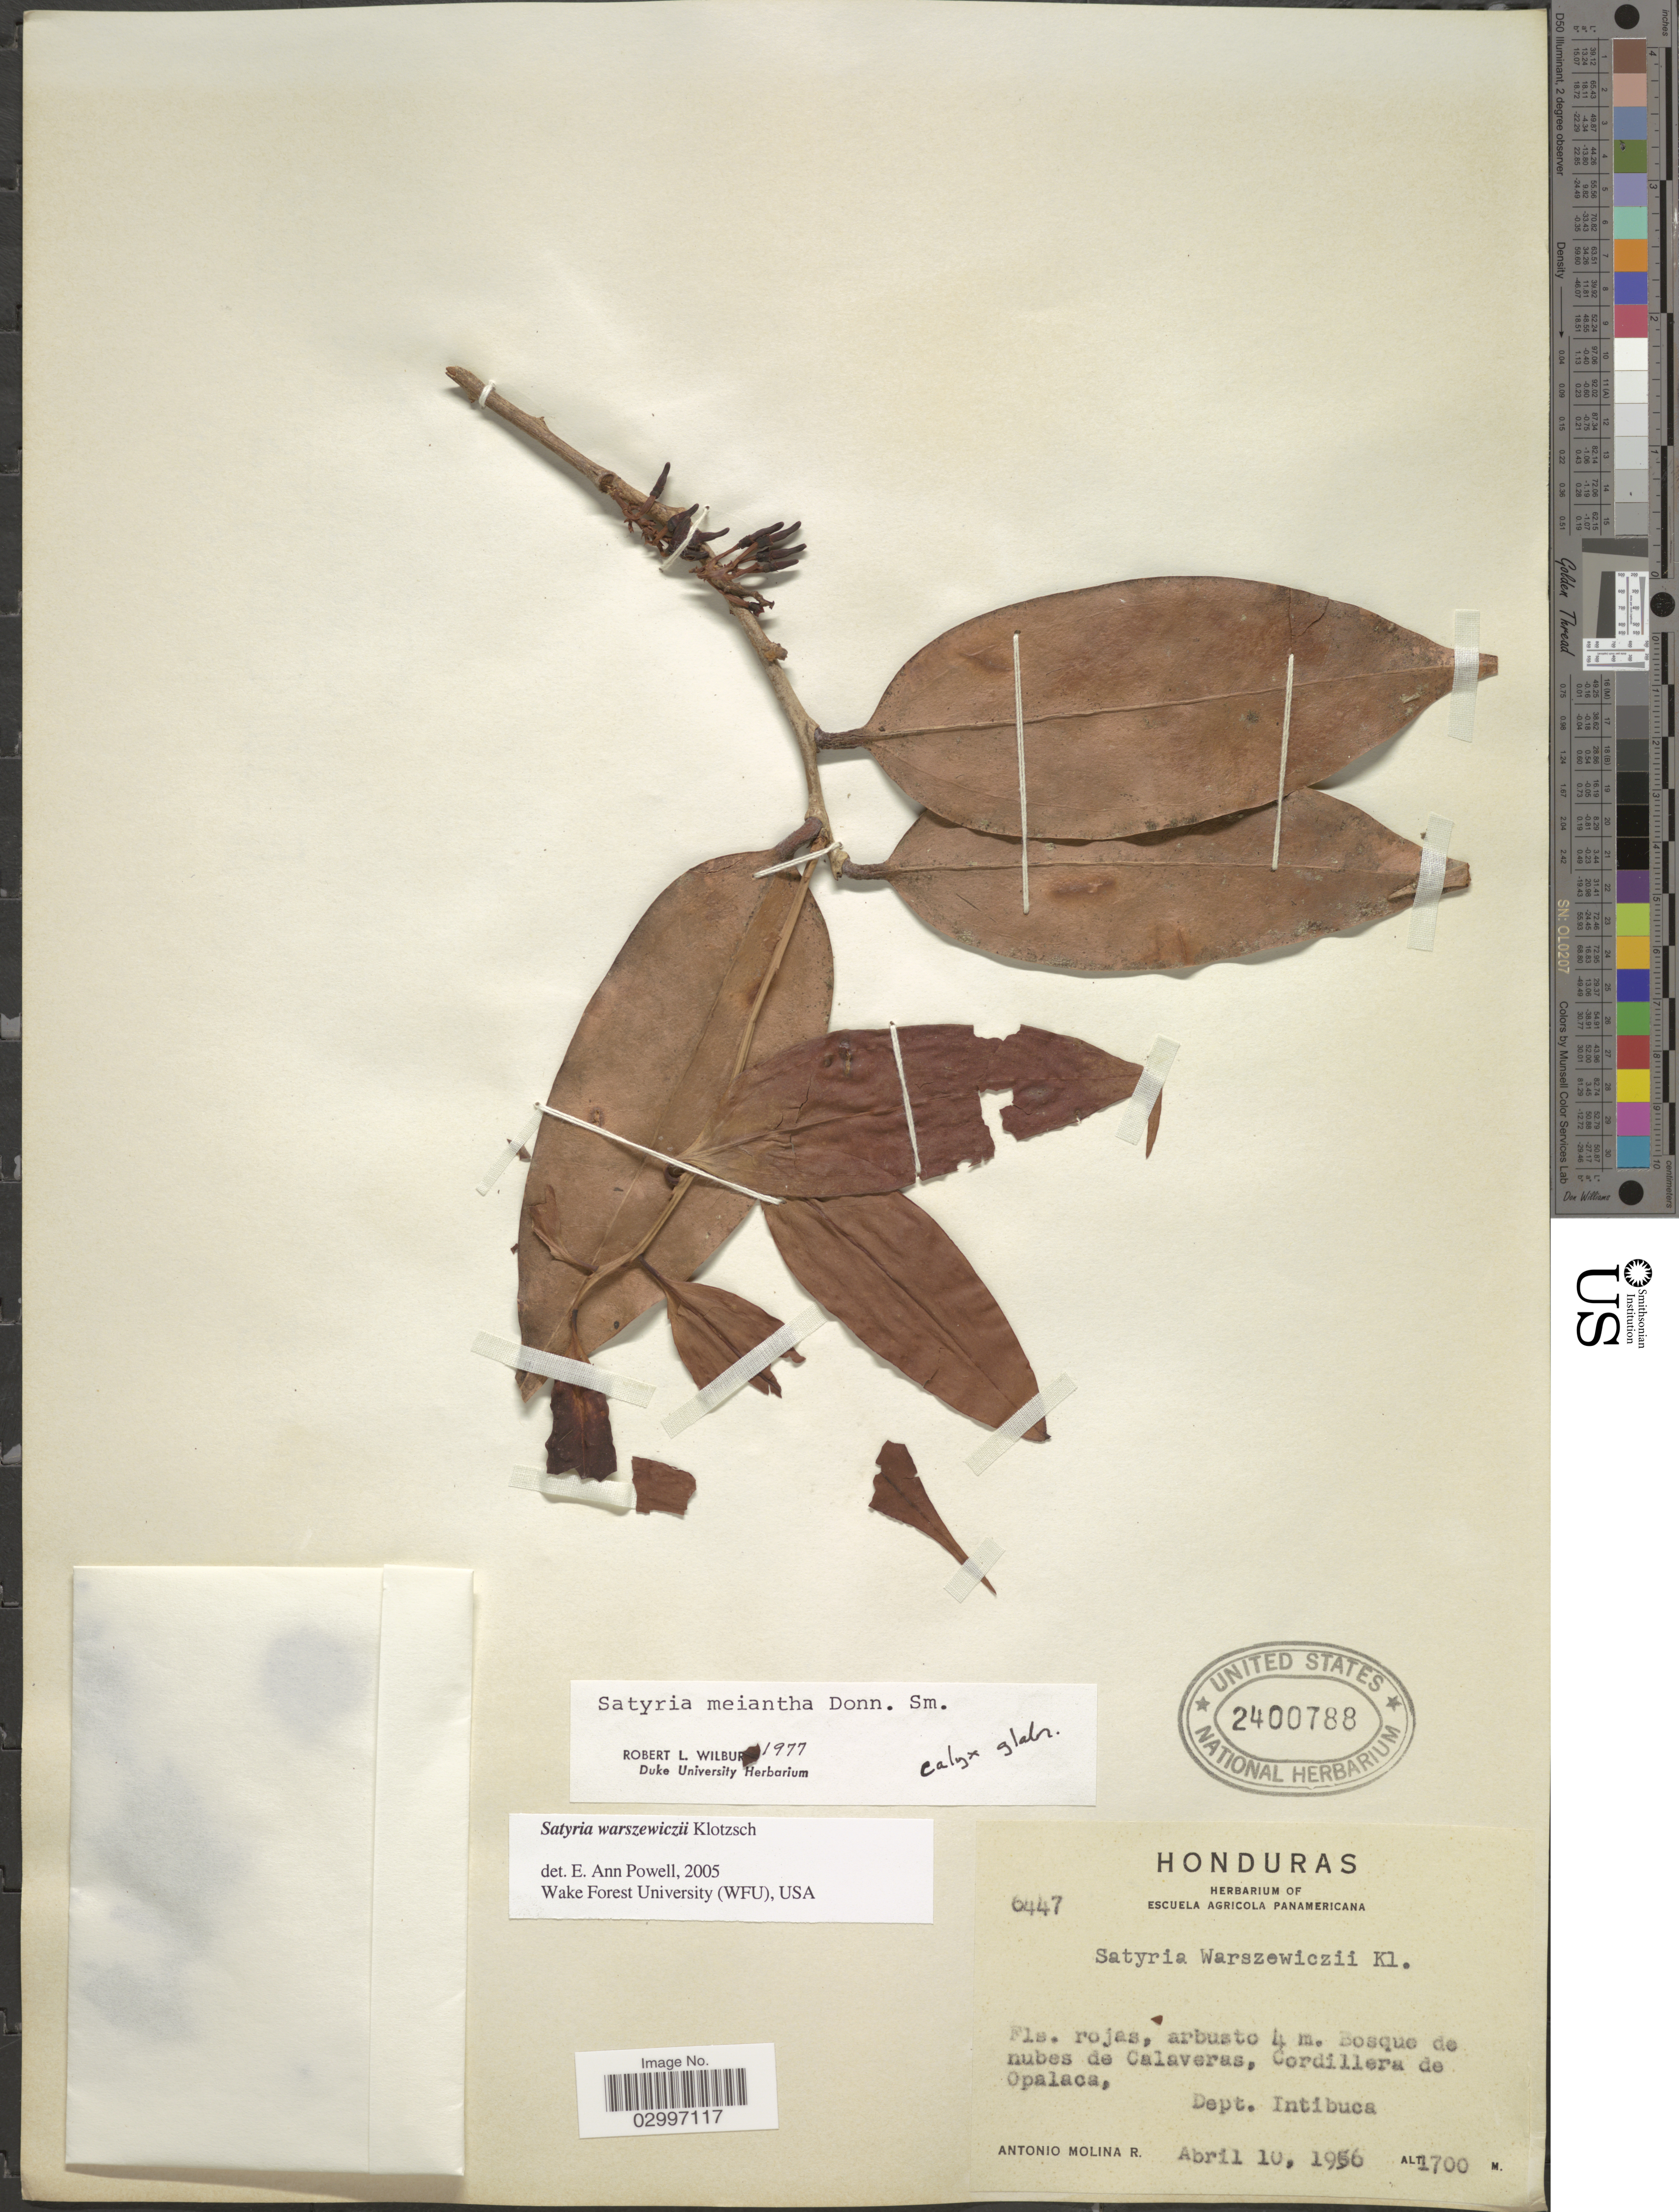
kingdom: Plantae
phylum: Tracheophyta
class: Magnoliopsida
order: Ericales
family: Ericaceae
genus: Satyria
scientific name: Satyria warszewiczii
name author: Klotzsch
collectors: A. Molina R.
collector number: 6447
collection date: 1956-04-10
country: Honduras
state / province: Intibuca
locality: Bosques de nubes de Calaveras, Cordillera de Opalaca, Dept. Intibuca.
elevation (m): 1700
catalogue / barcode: US 2400788